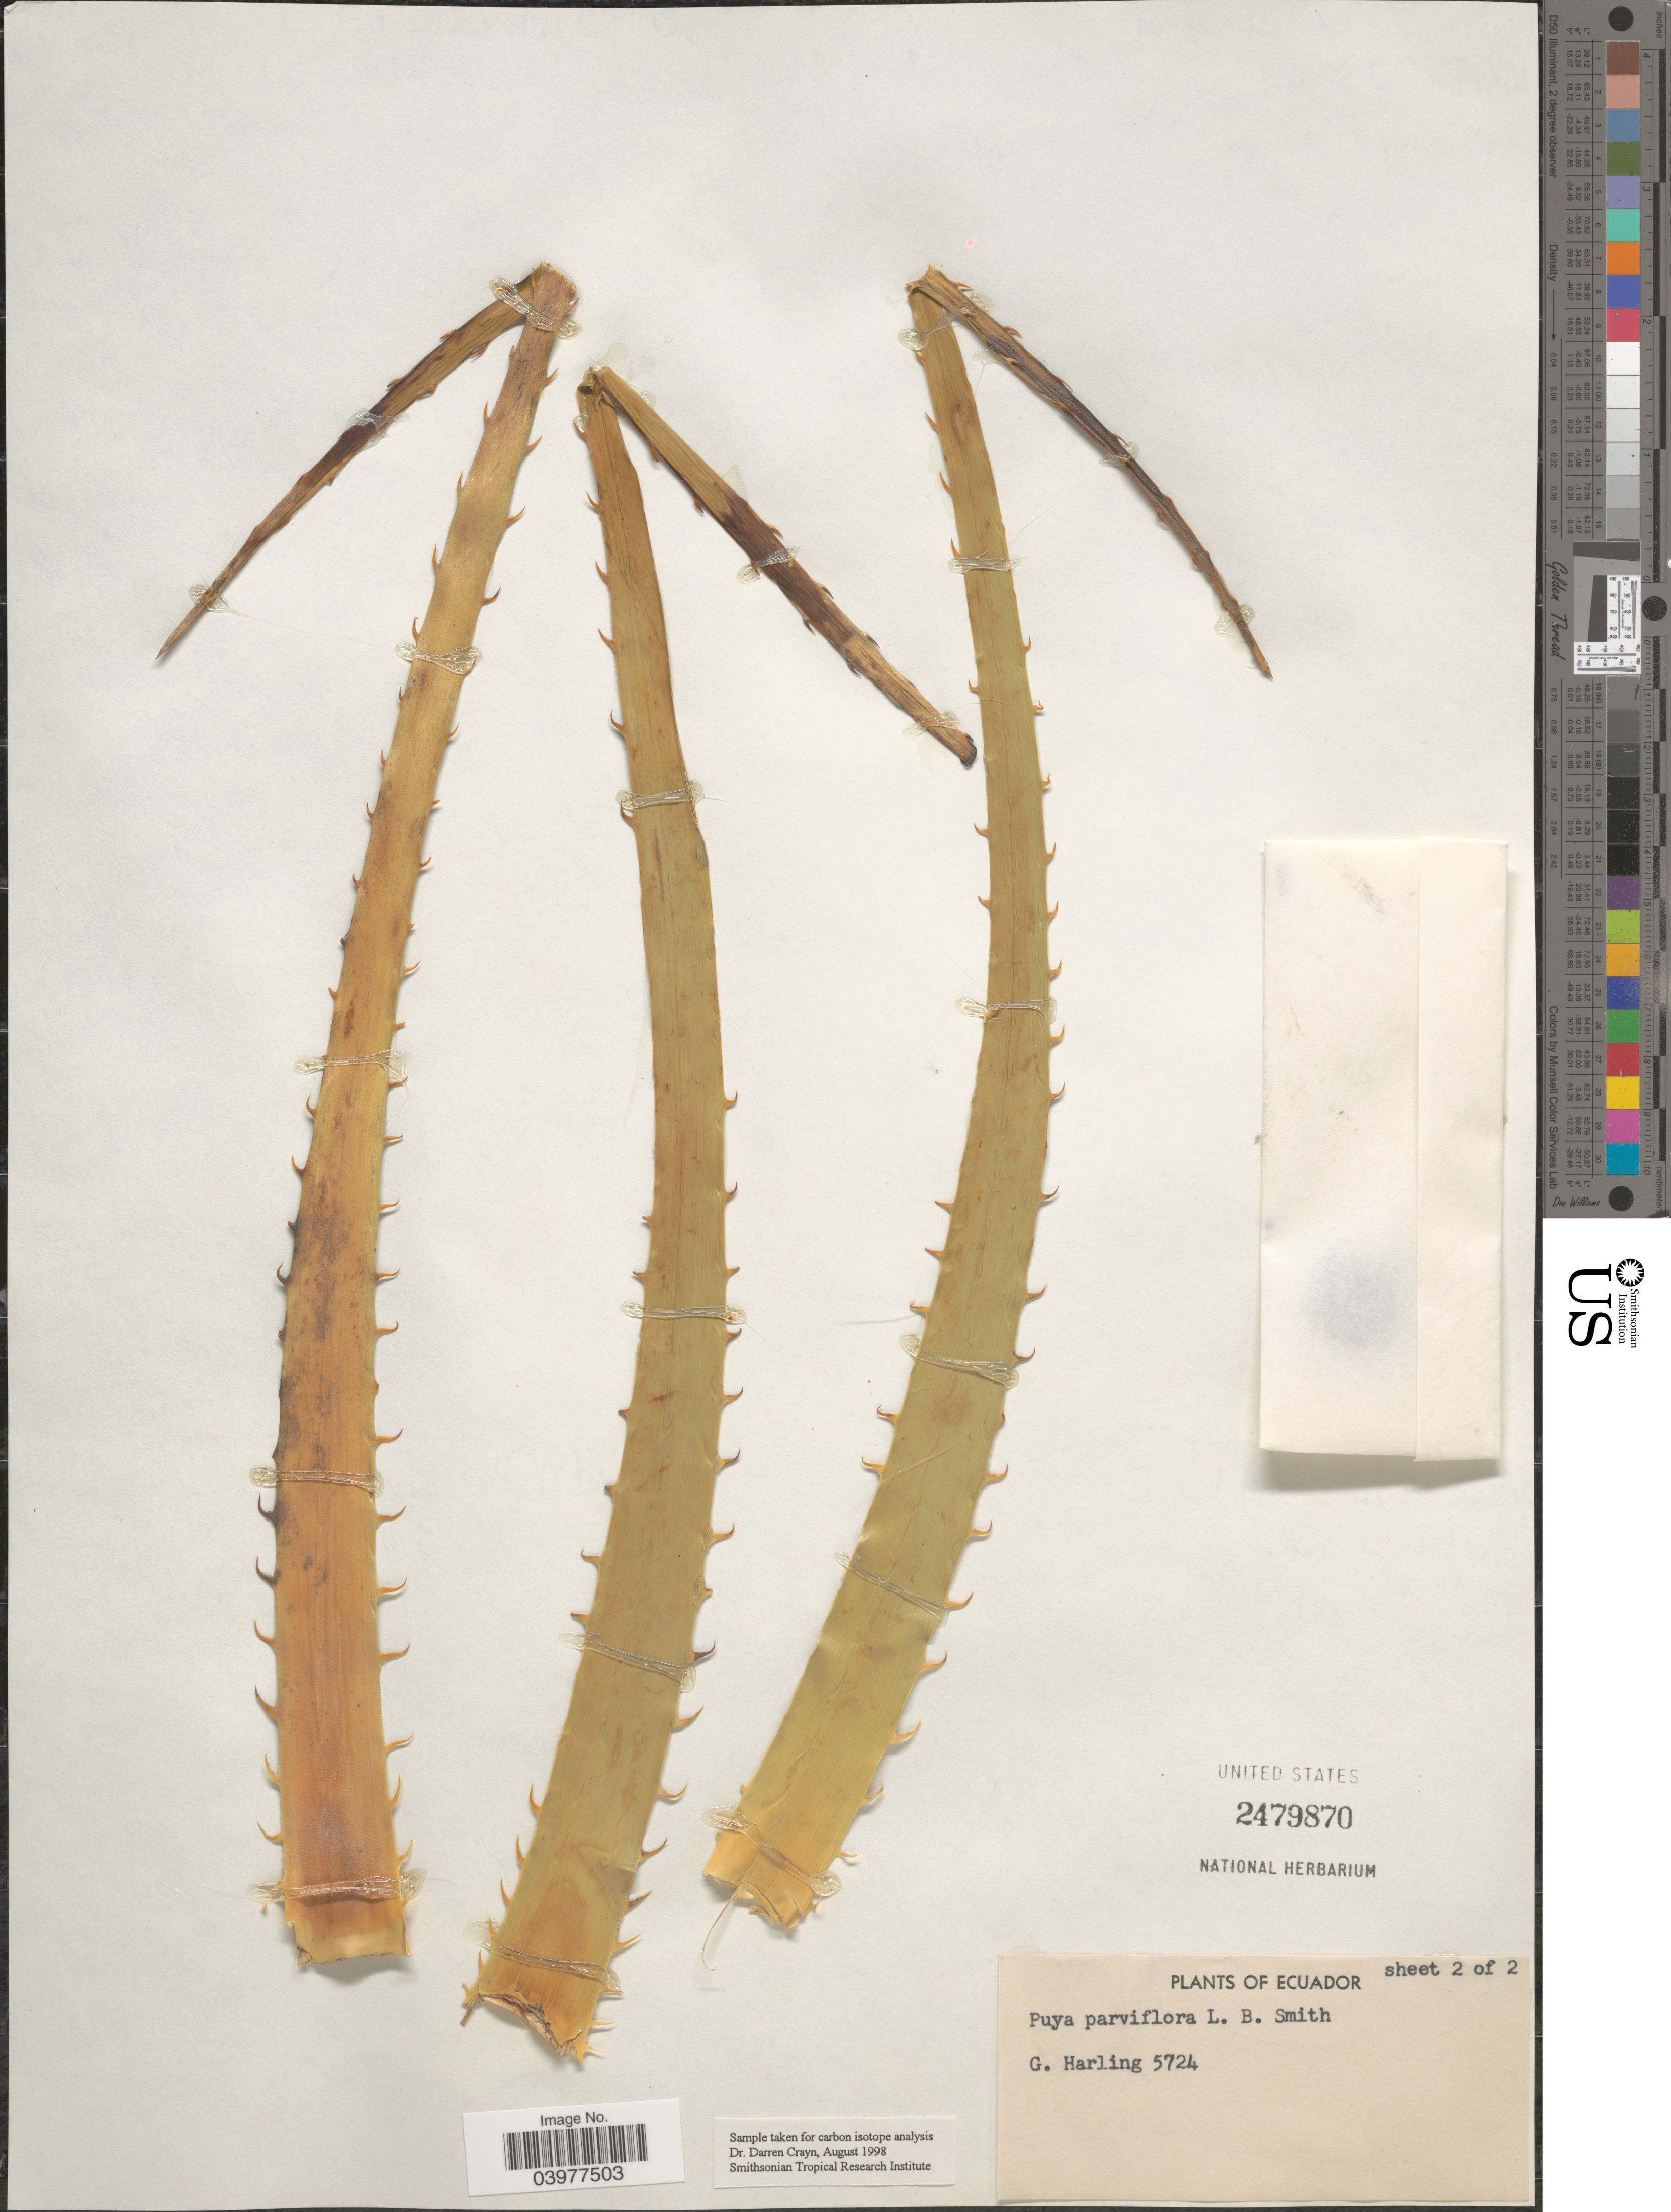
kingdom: Plantae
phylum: Tracheophyta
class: Liliopsida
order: Poales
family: Bromeliaceae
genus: Puya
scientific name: Puya parviflora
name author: L.B. Sm.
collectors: G. Harling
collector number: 5724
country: Ecuador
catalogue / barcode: US 2479870